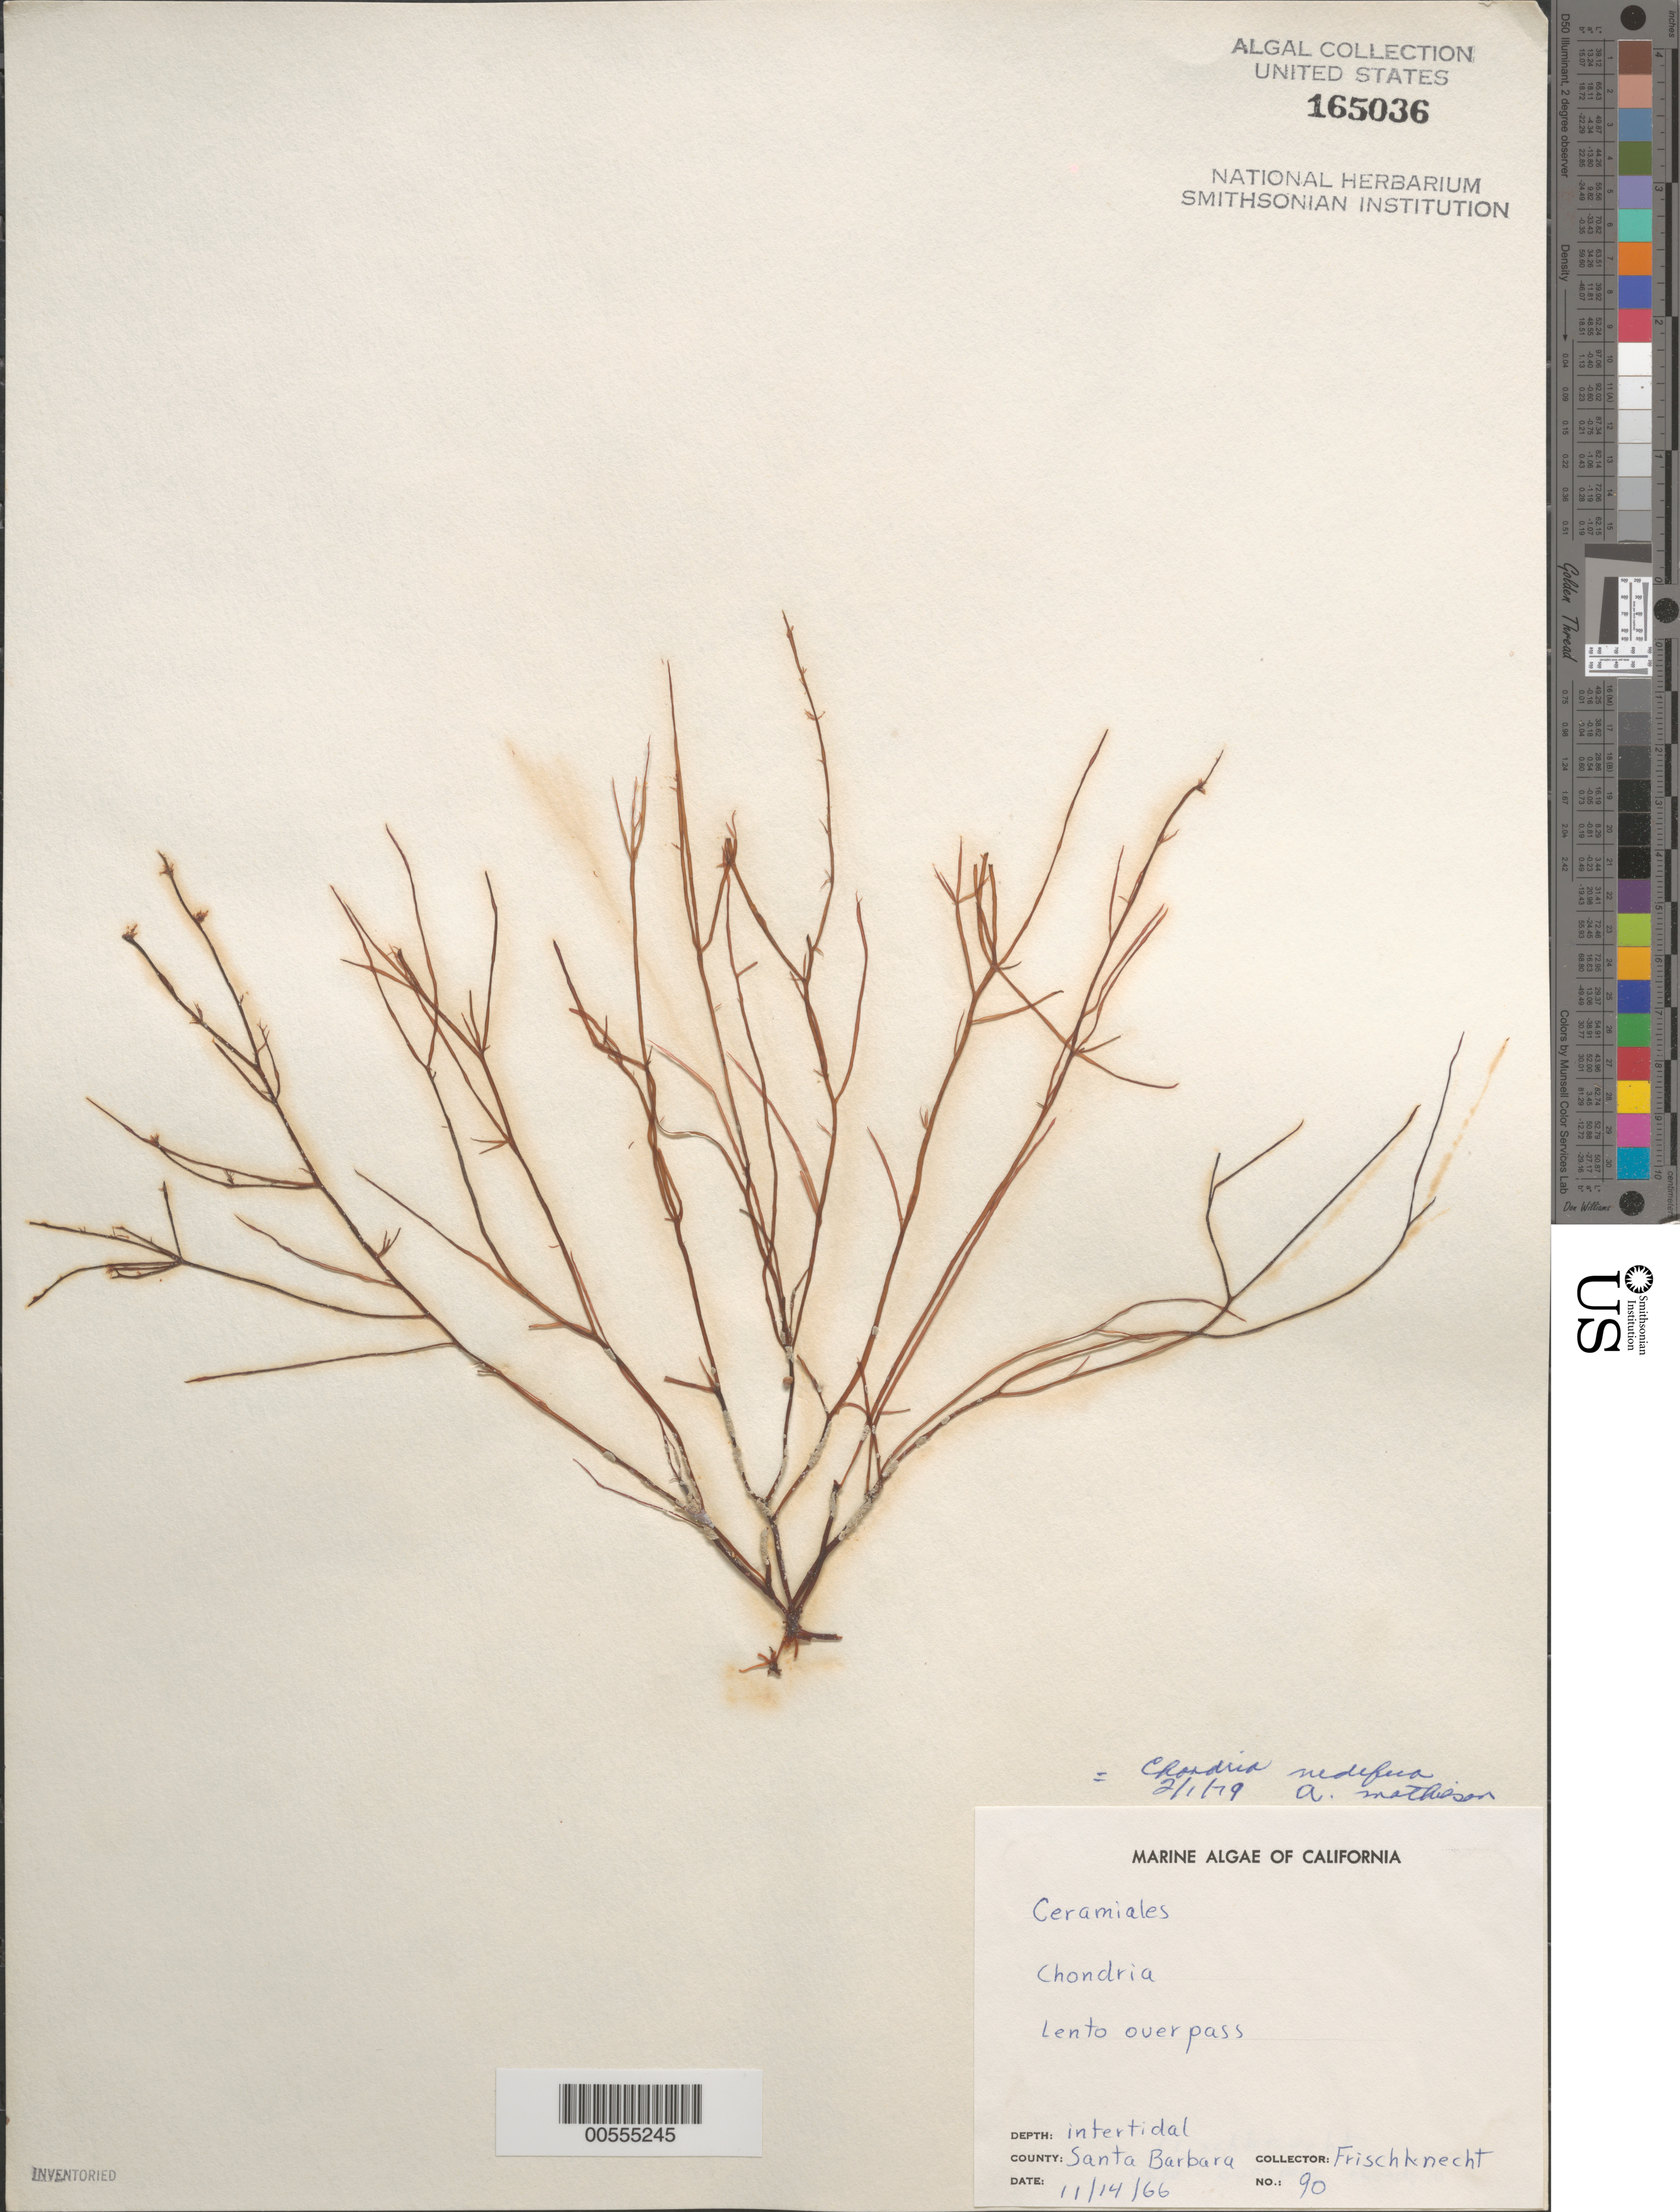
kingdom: Plantae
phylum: Rhodophyta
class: Florideophyceae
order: Ceramiales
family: Rhodomelaceae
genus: Neochondria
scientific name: Neochondria nidifica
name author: (Harvey) Sutti et al.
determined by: Algae name updating Project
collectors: -. Frischknecht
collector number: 90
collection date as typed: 14 Nov 1966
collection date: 1966-11-14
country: United States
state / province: California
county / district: Santa Barbara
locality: Lento Overpass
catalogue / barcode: US 165036